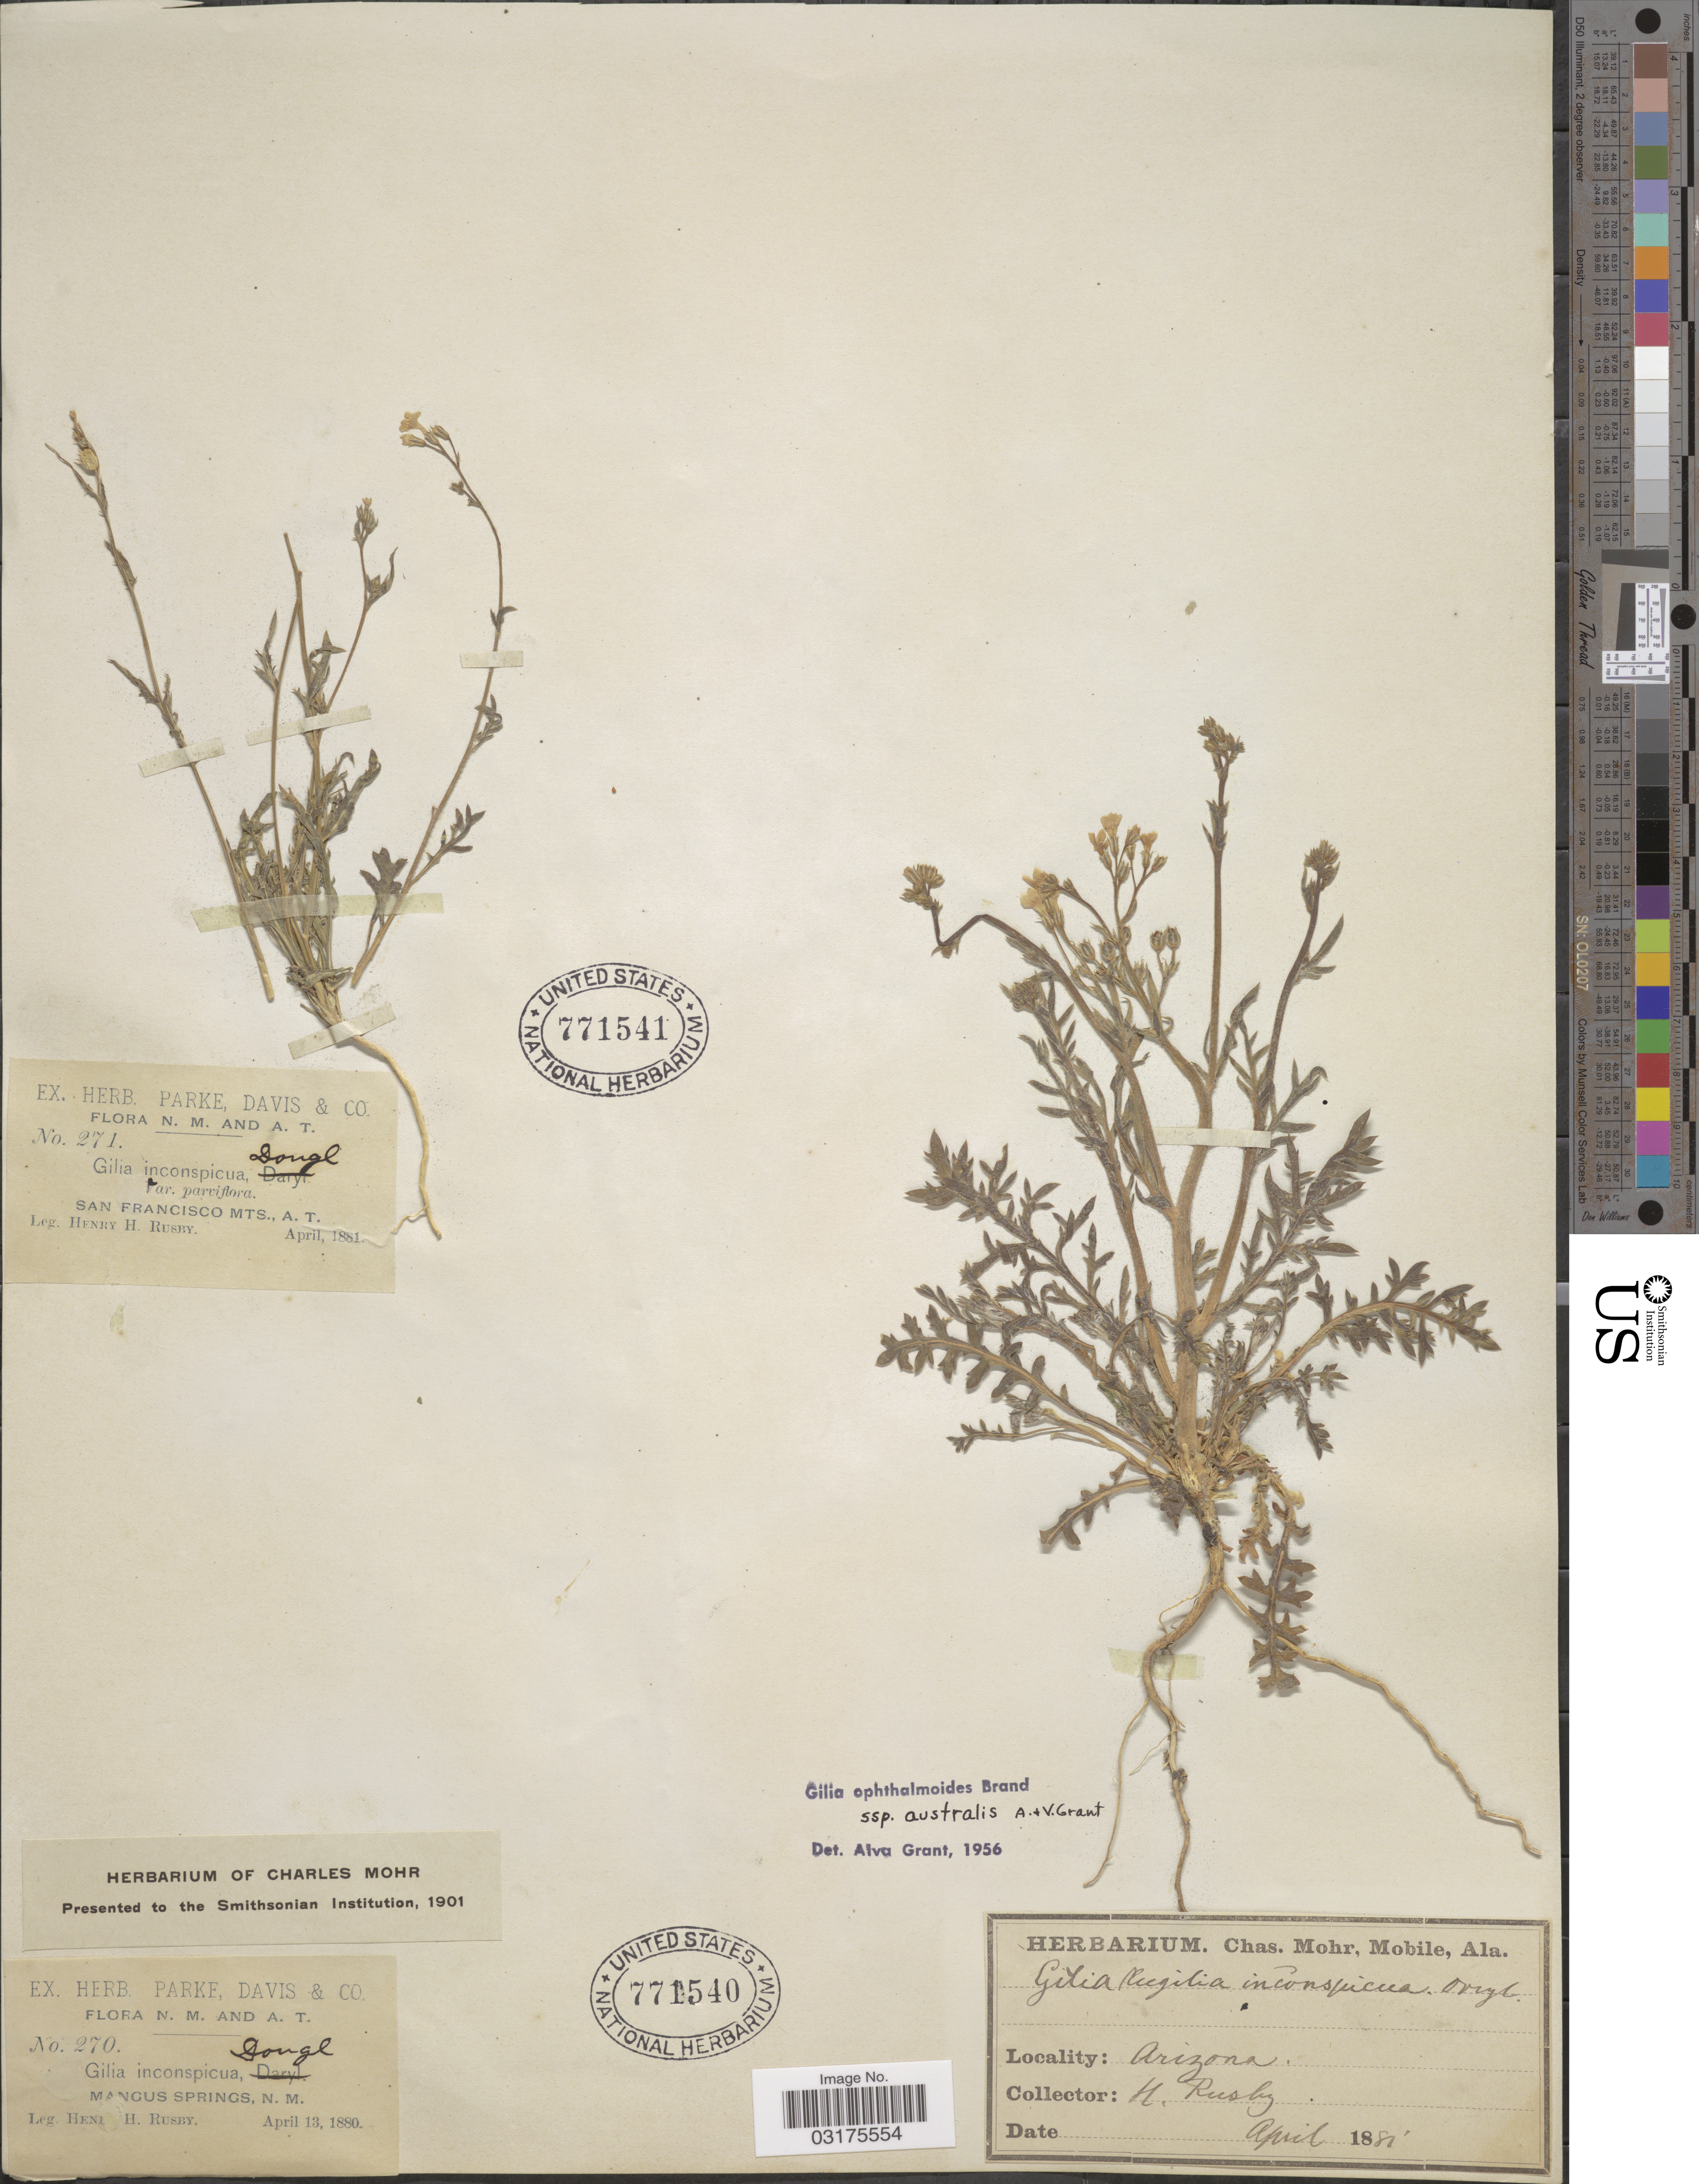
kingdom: Plantae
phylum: Tracheophyta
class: Magnoliopsida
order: Ericales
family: Polemoniaceae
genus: Gilia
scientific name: Gilia flavocincta subsp. australis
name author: A. Nelson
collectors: H. H. Rusby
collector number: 270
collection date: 1880-04-13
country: United States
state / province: New Mexico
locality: Mangus Springs, N.M.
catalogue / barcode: US 771540